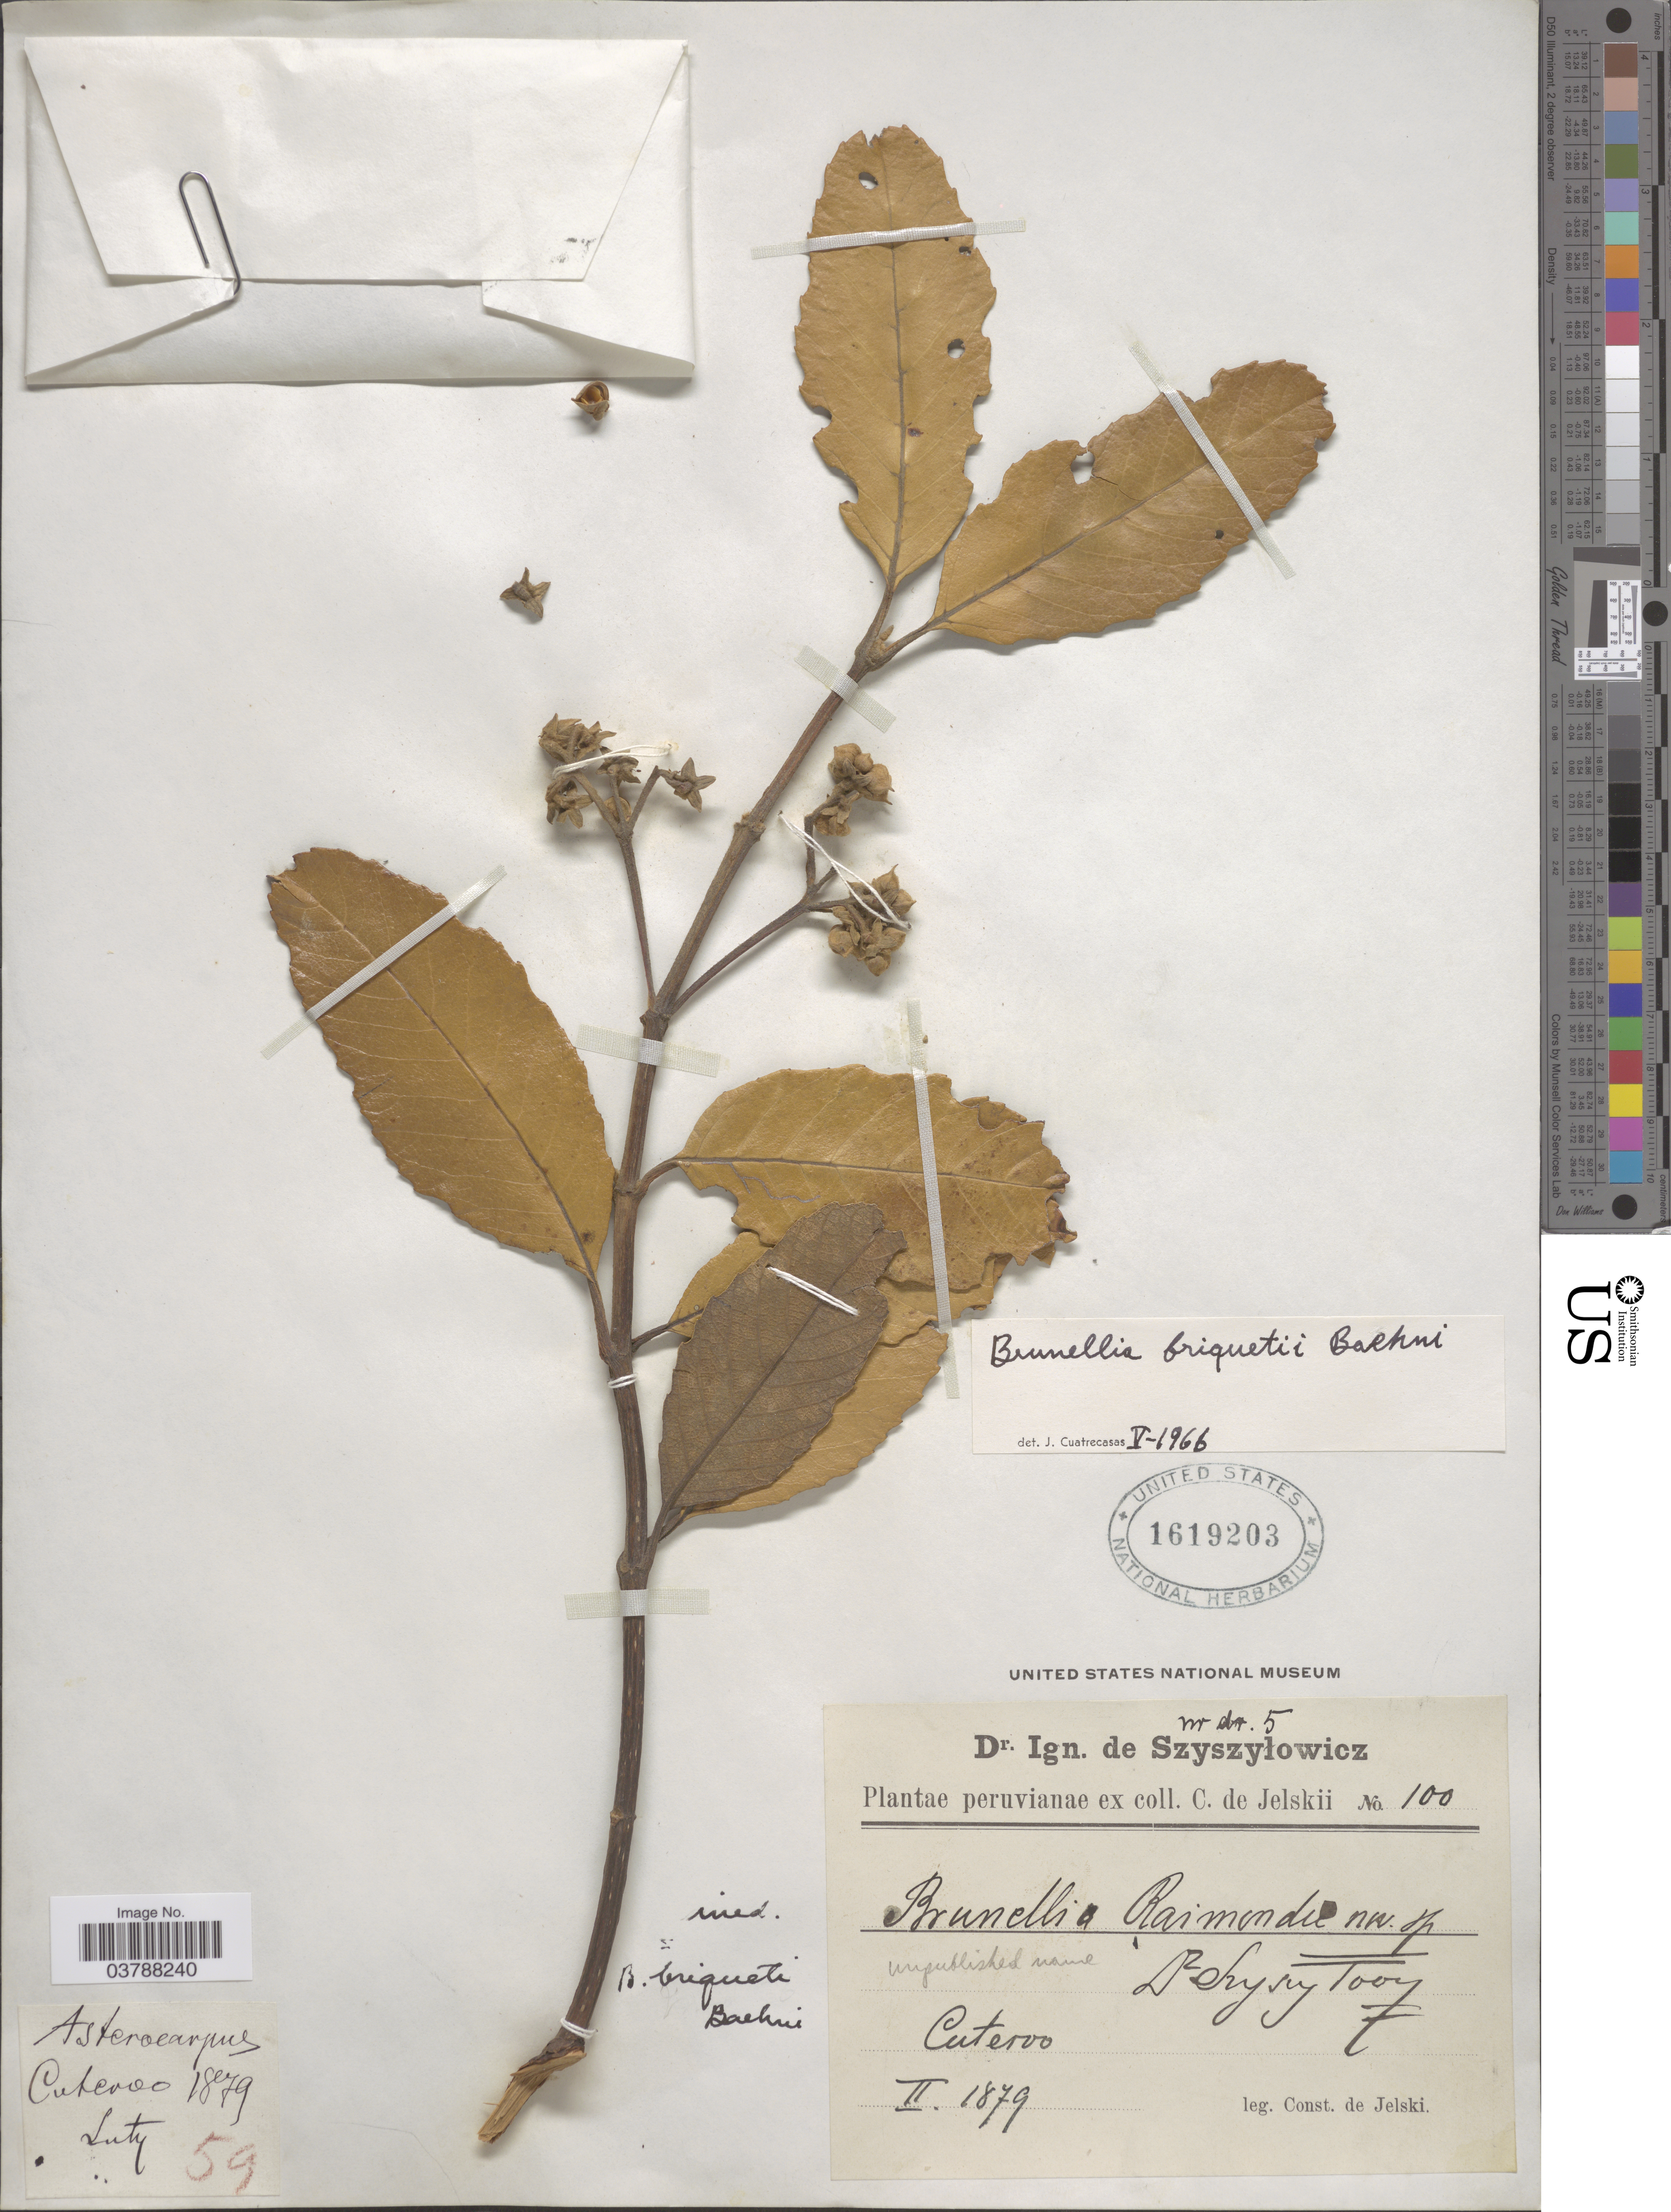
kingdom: Plantae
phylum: Tracheophyta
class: Magnoliopsida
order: Oxalidales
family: Brunelliaceae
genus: Brunellia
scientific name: Brunellia briquetii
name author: Baehni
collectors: C. de Jelski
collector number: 100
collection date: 1879-02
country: Peru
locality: Cutervo.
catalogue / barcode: US 1619203